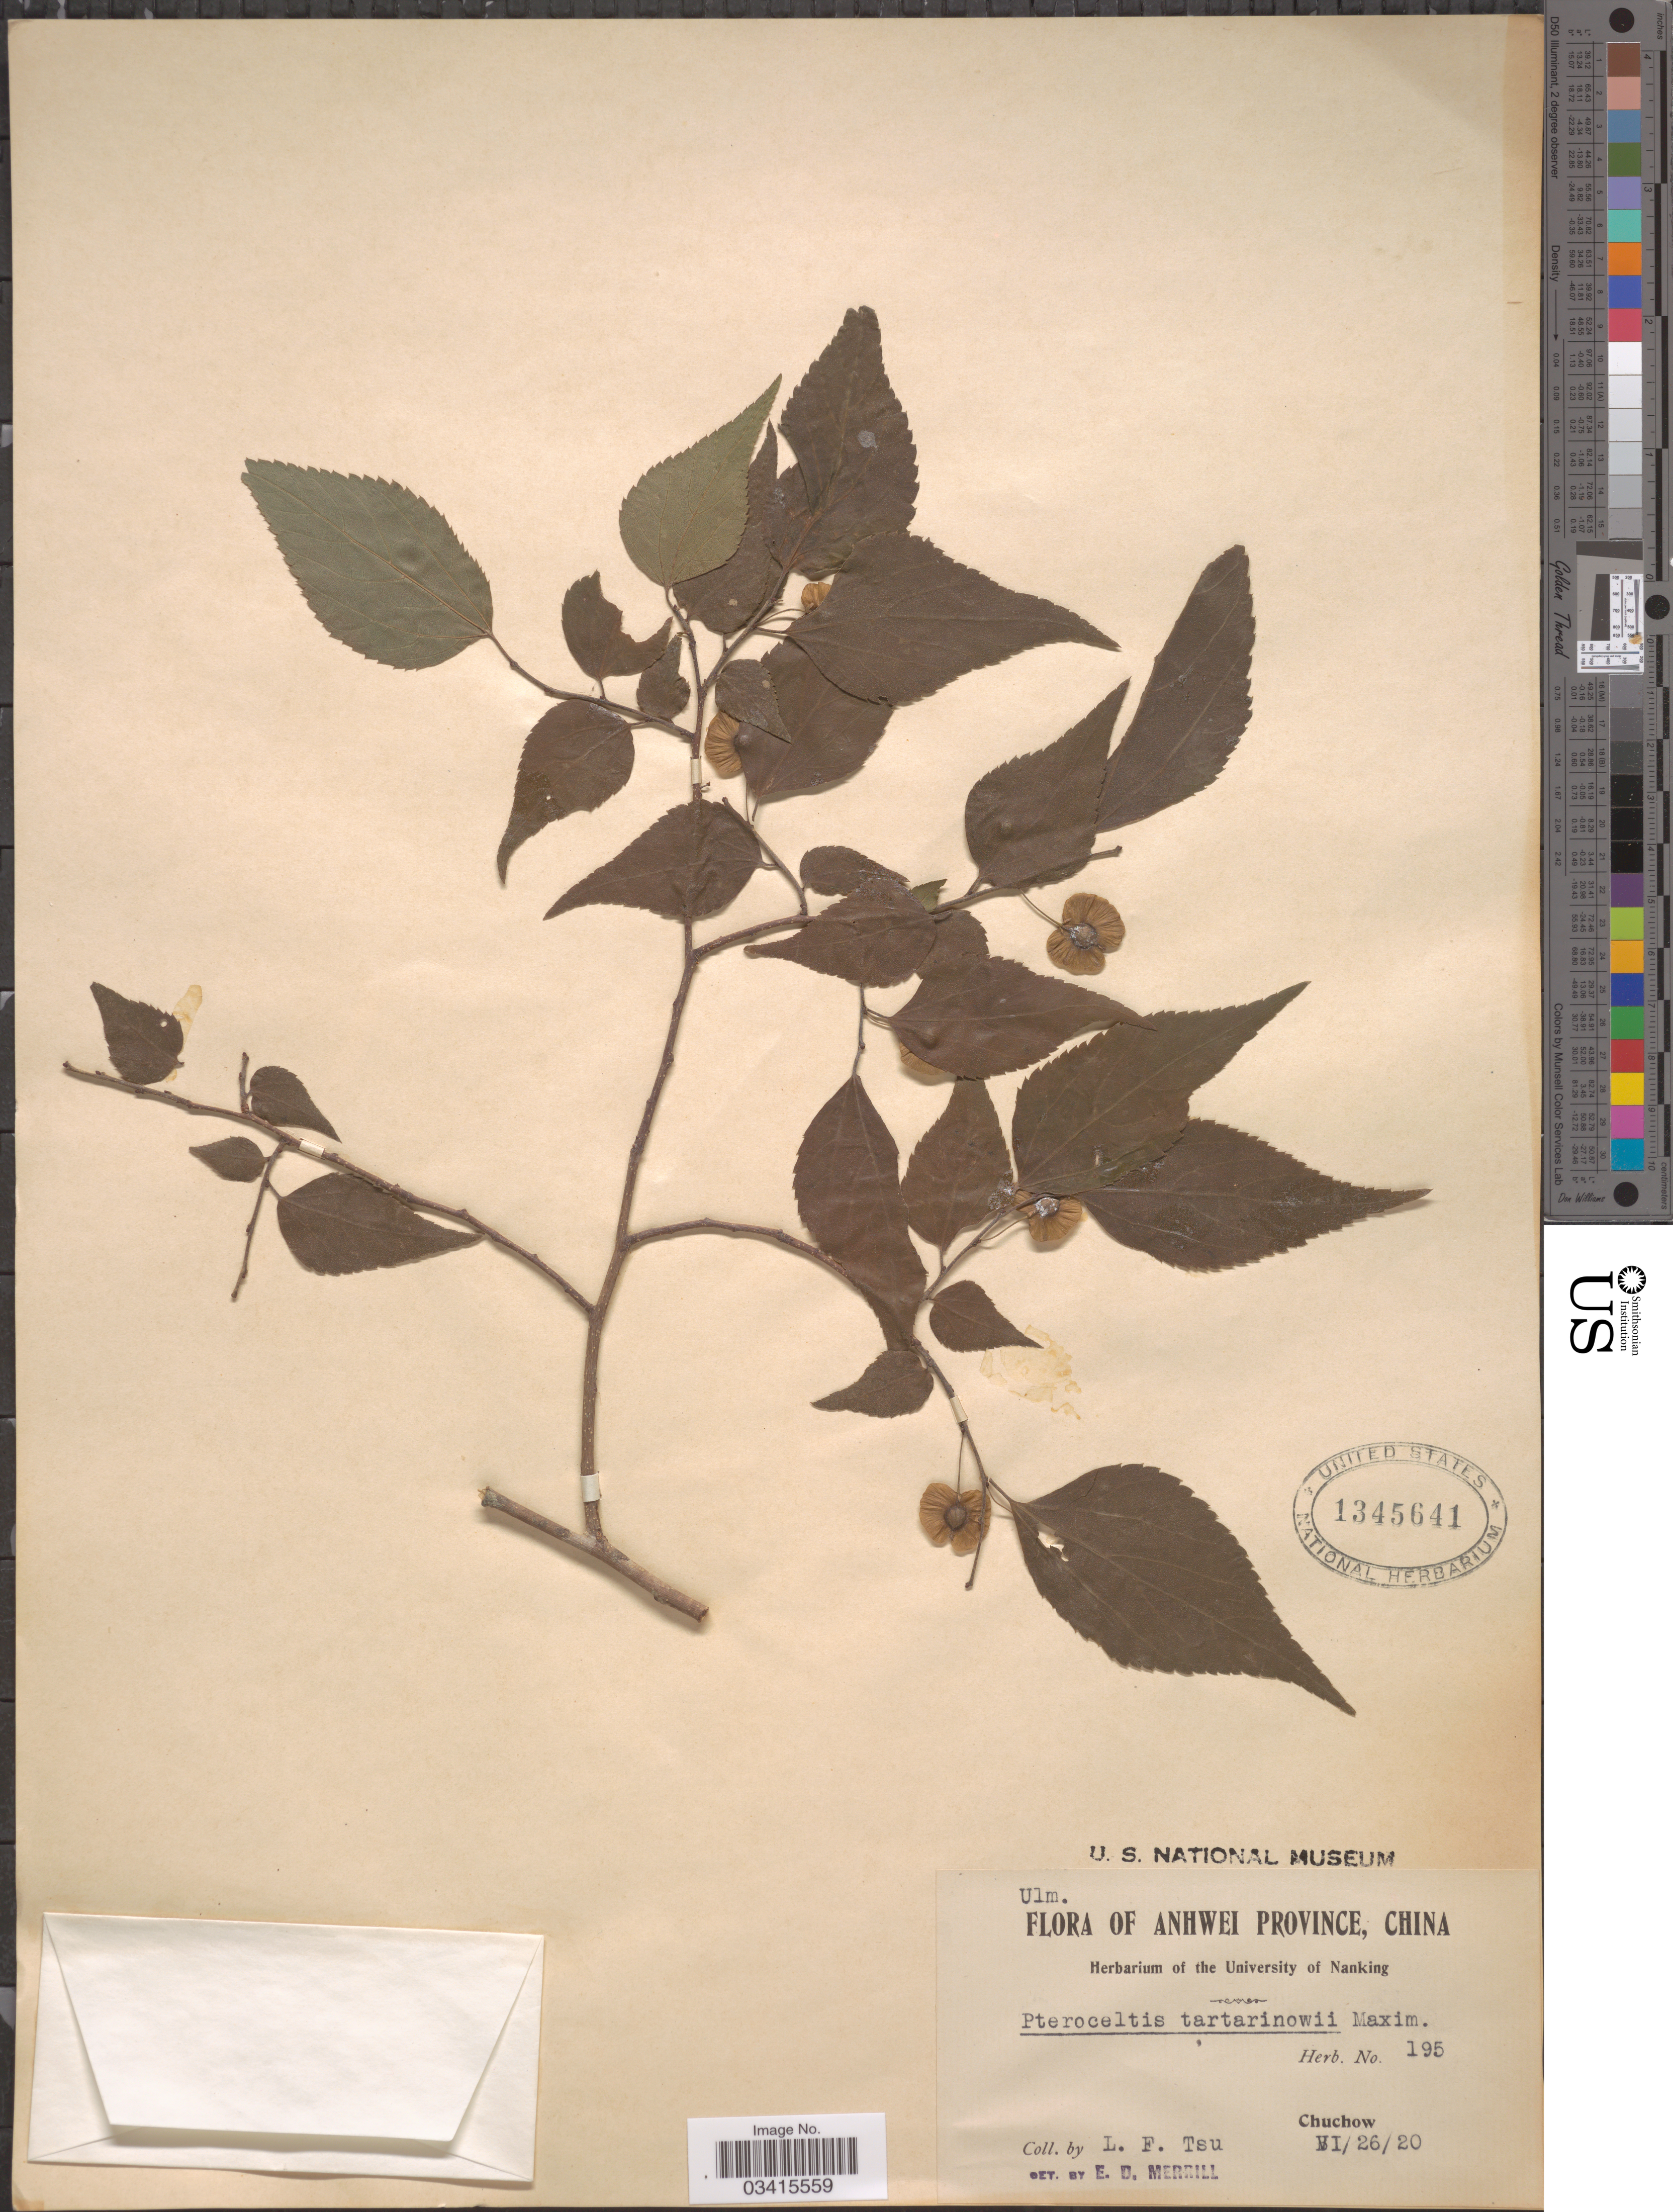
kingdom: Plantae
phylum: Tracheophyta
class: Magnoliopsida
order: Rosales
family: Cannabaceae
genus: Pteroceltis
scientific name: Pteroceltis tatarinowii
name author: Maxim.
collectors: L. Tsu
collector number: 195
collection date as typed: Transcribed d/m/y: 26/6/20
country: China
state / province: Anhui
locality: Anhwei Province. Chuchow.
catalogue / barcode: US 1345641